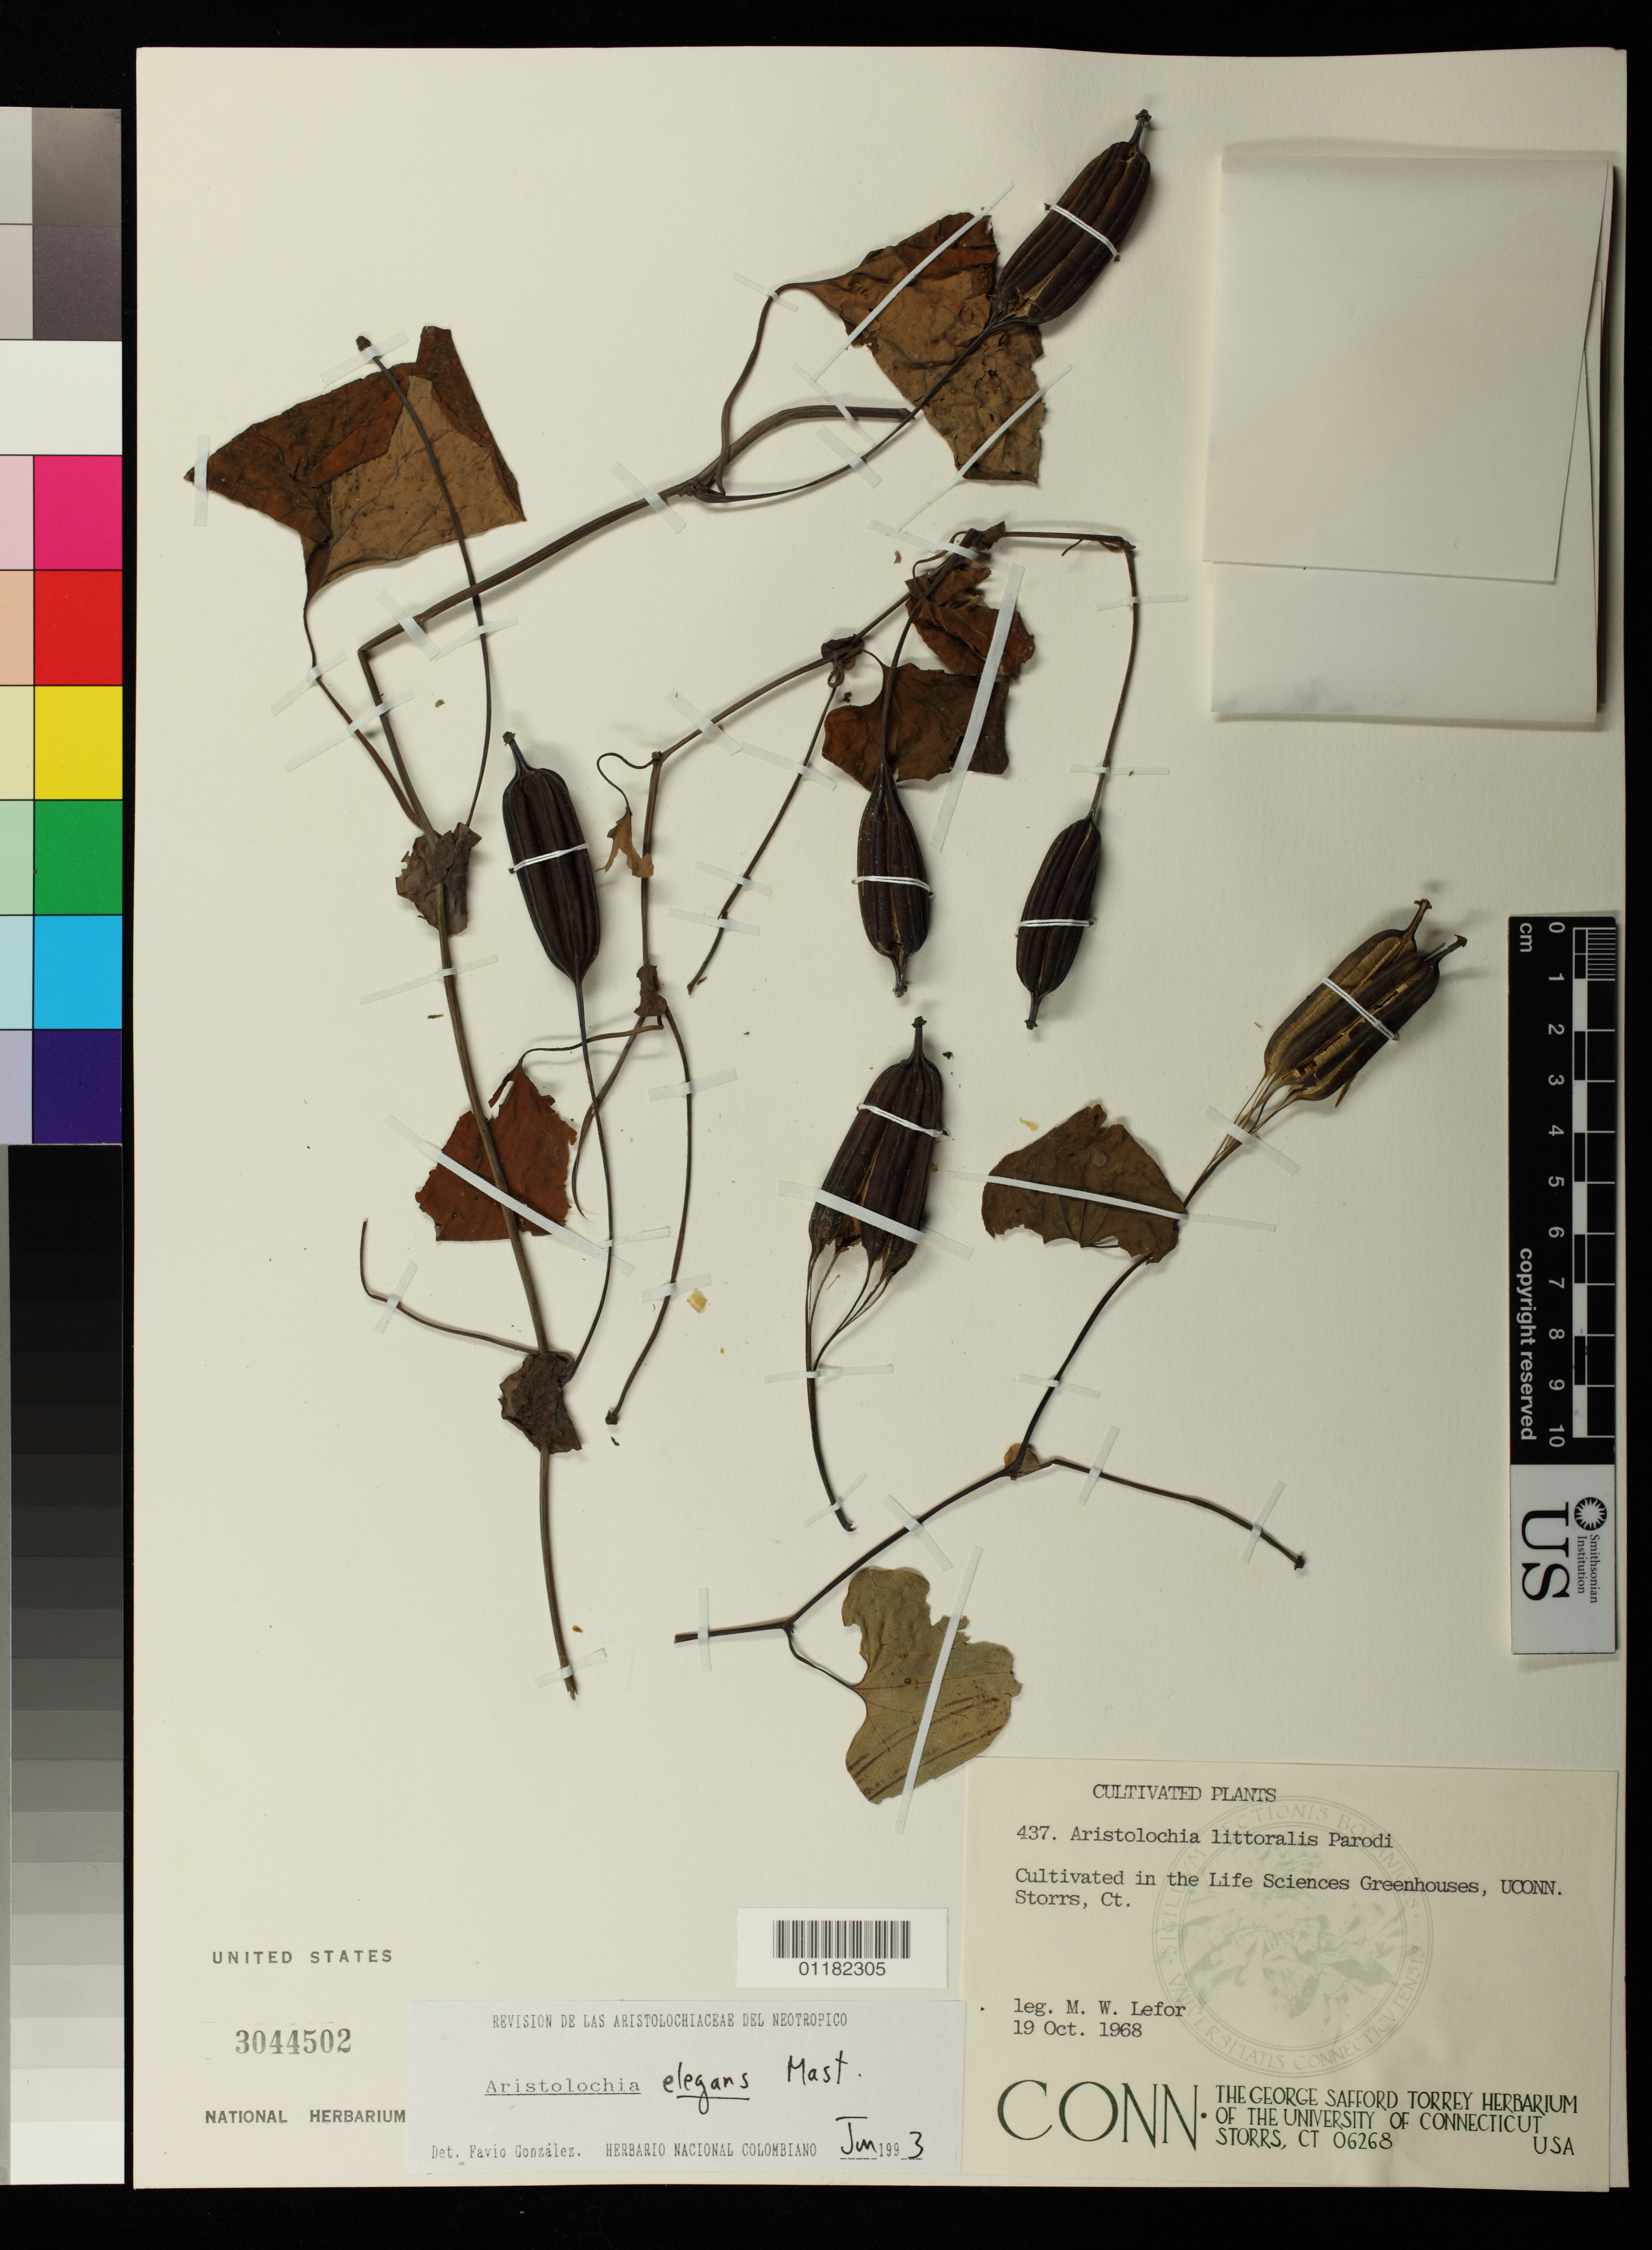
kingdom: Plantae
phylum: Tracheophyta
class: Magnoliopsida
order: Piperales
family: Aristolochiaceae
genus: Aristolochia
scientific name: Aristolochia elegans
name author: Mast.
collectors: M. W. Lefor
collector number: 437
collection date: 1968-10-19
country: United States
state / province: Connecticut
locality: Life Science Greenhouses, The University of Connecticut, Storrs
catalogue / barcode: US 3044502